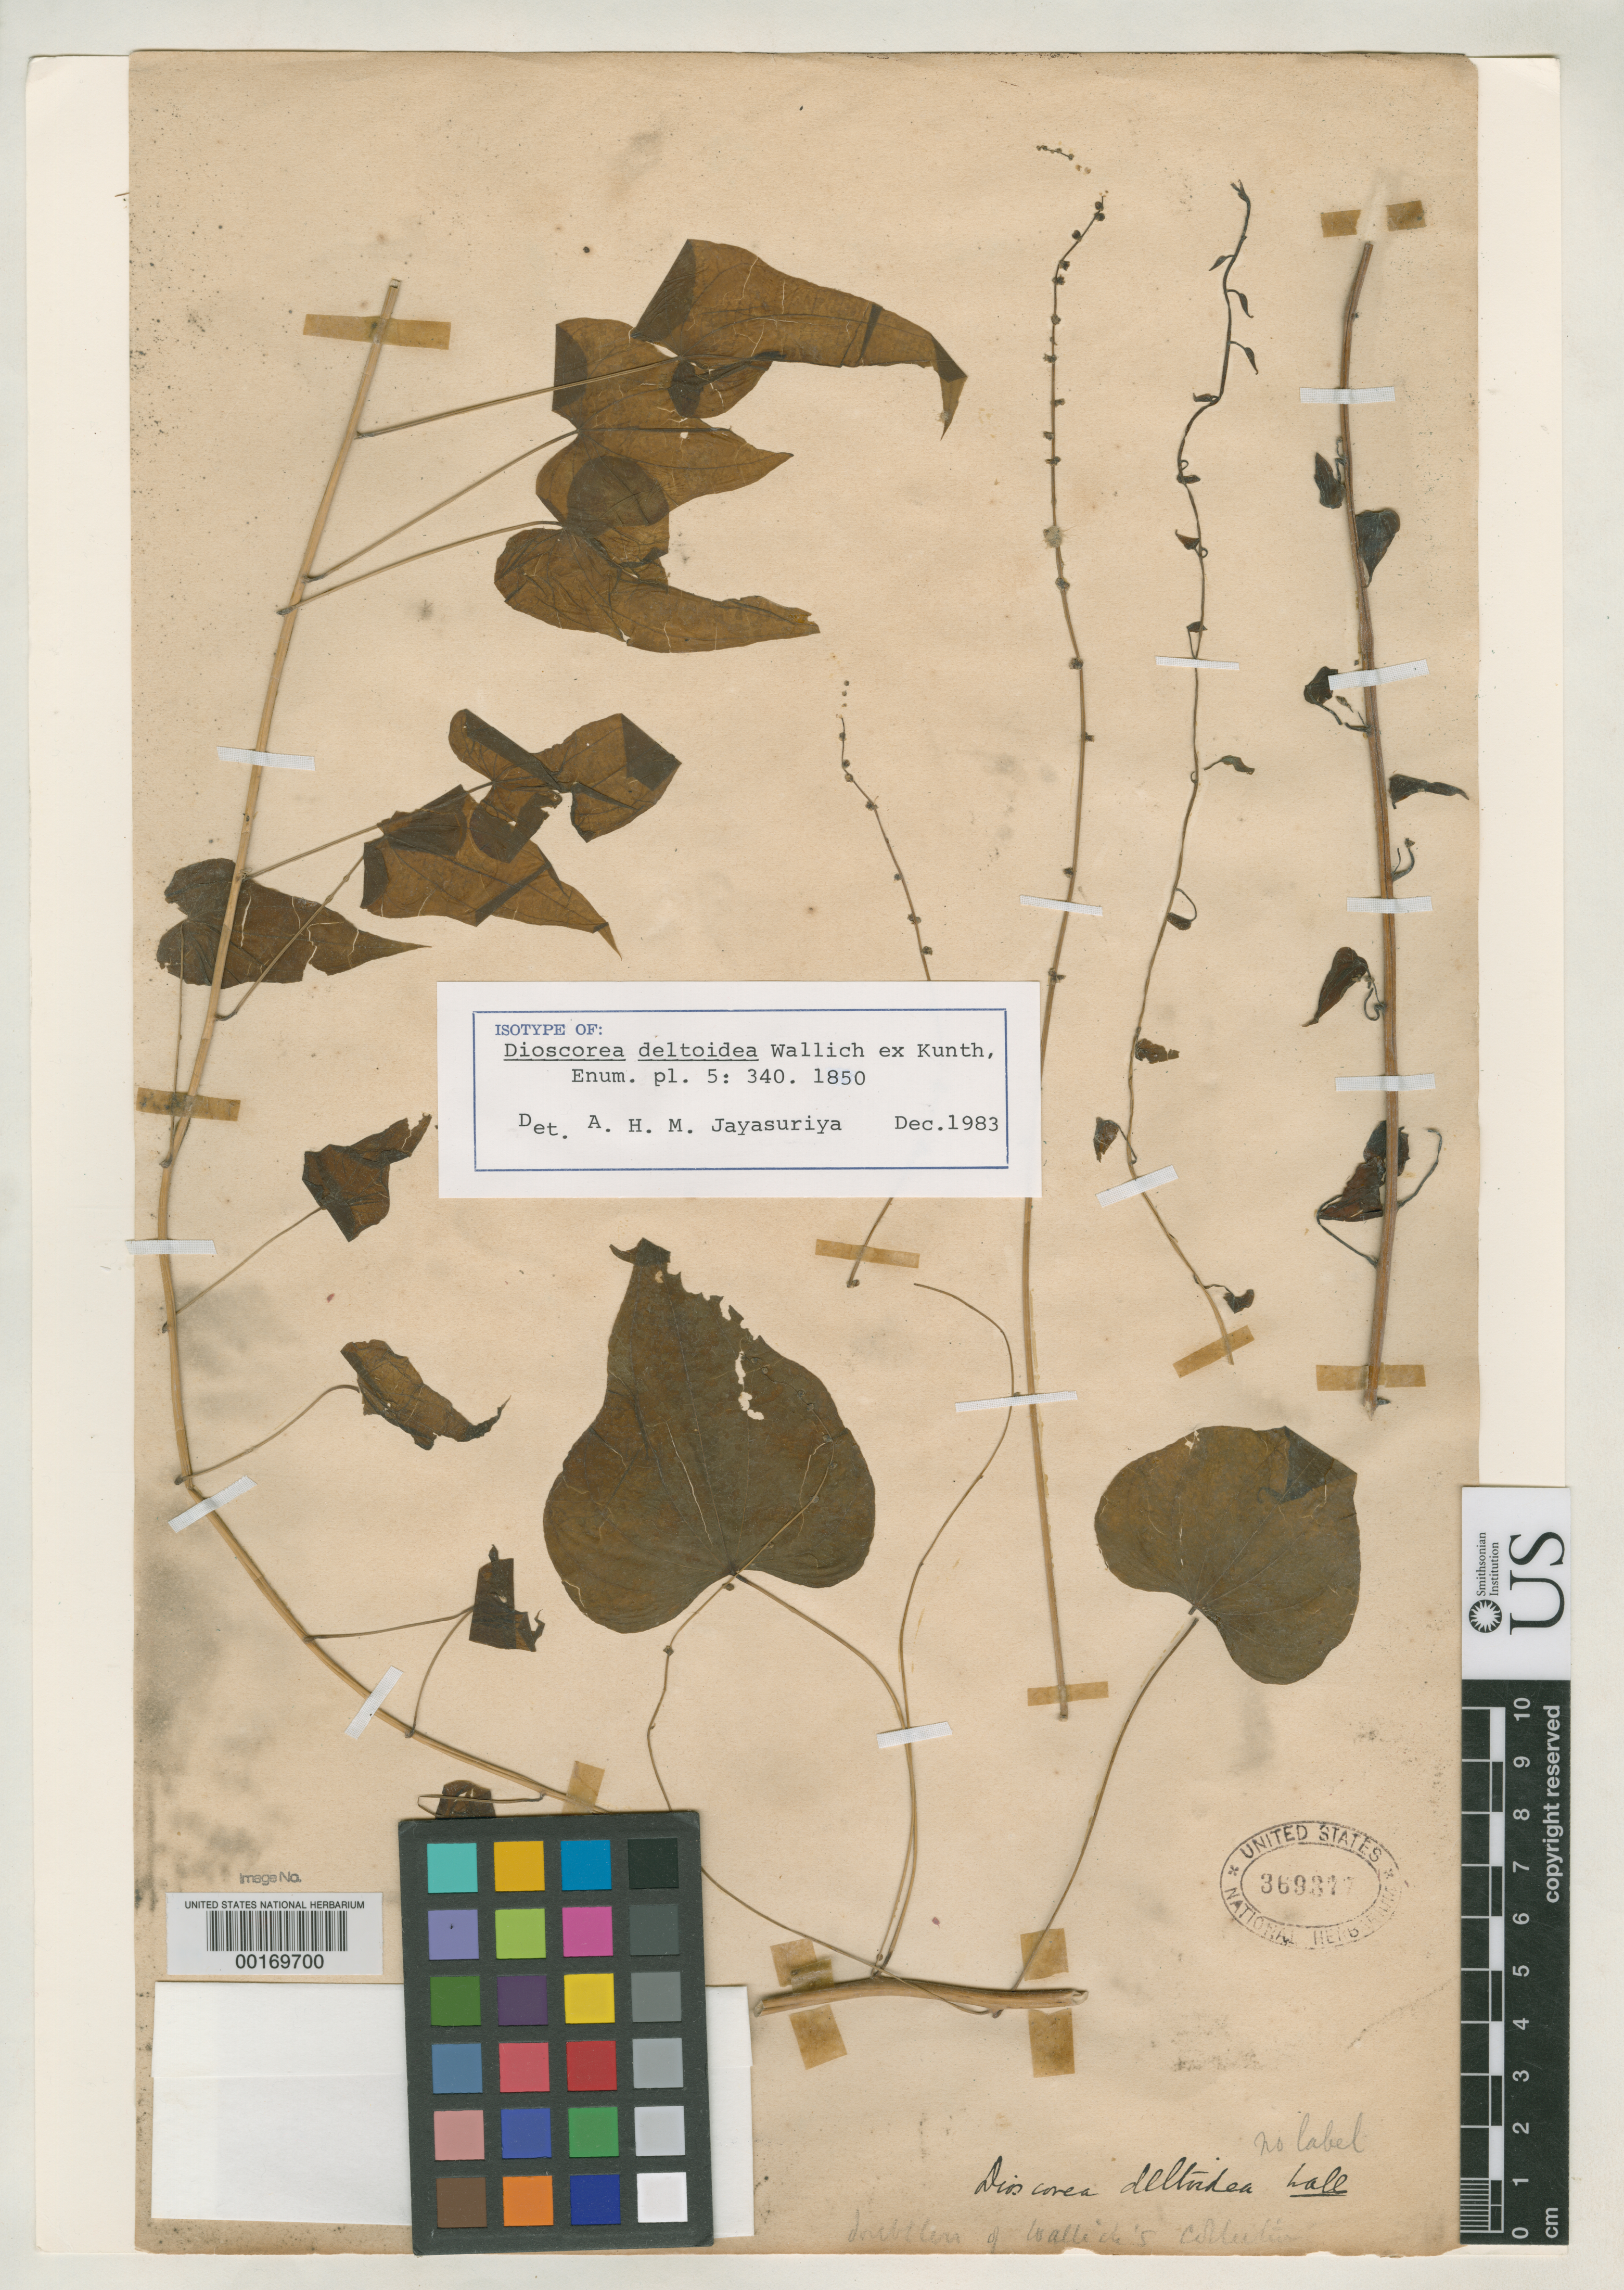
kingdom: Plantae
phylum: Tracheophyta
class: Liliopsida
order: Dioscoreales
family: Dioscoreaceae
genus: Dioscorea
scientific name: Dioscorea deltoidea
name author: Wall.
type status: Possible Isotype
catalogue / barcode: US 369377